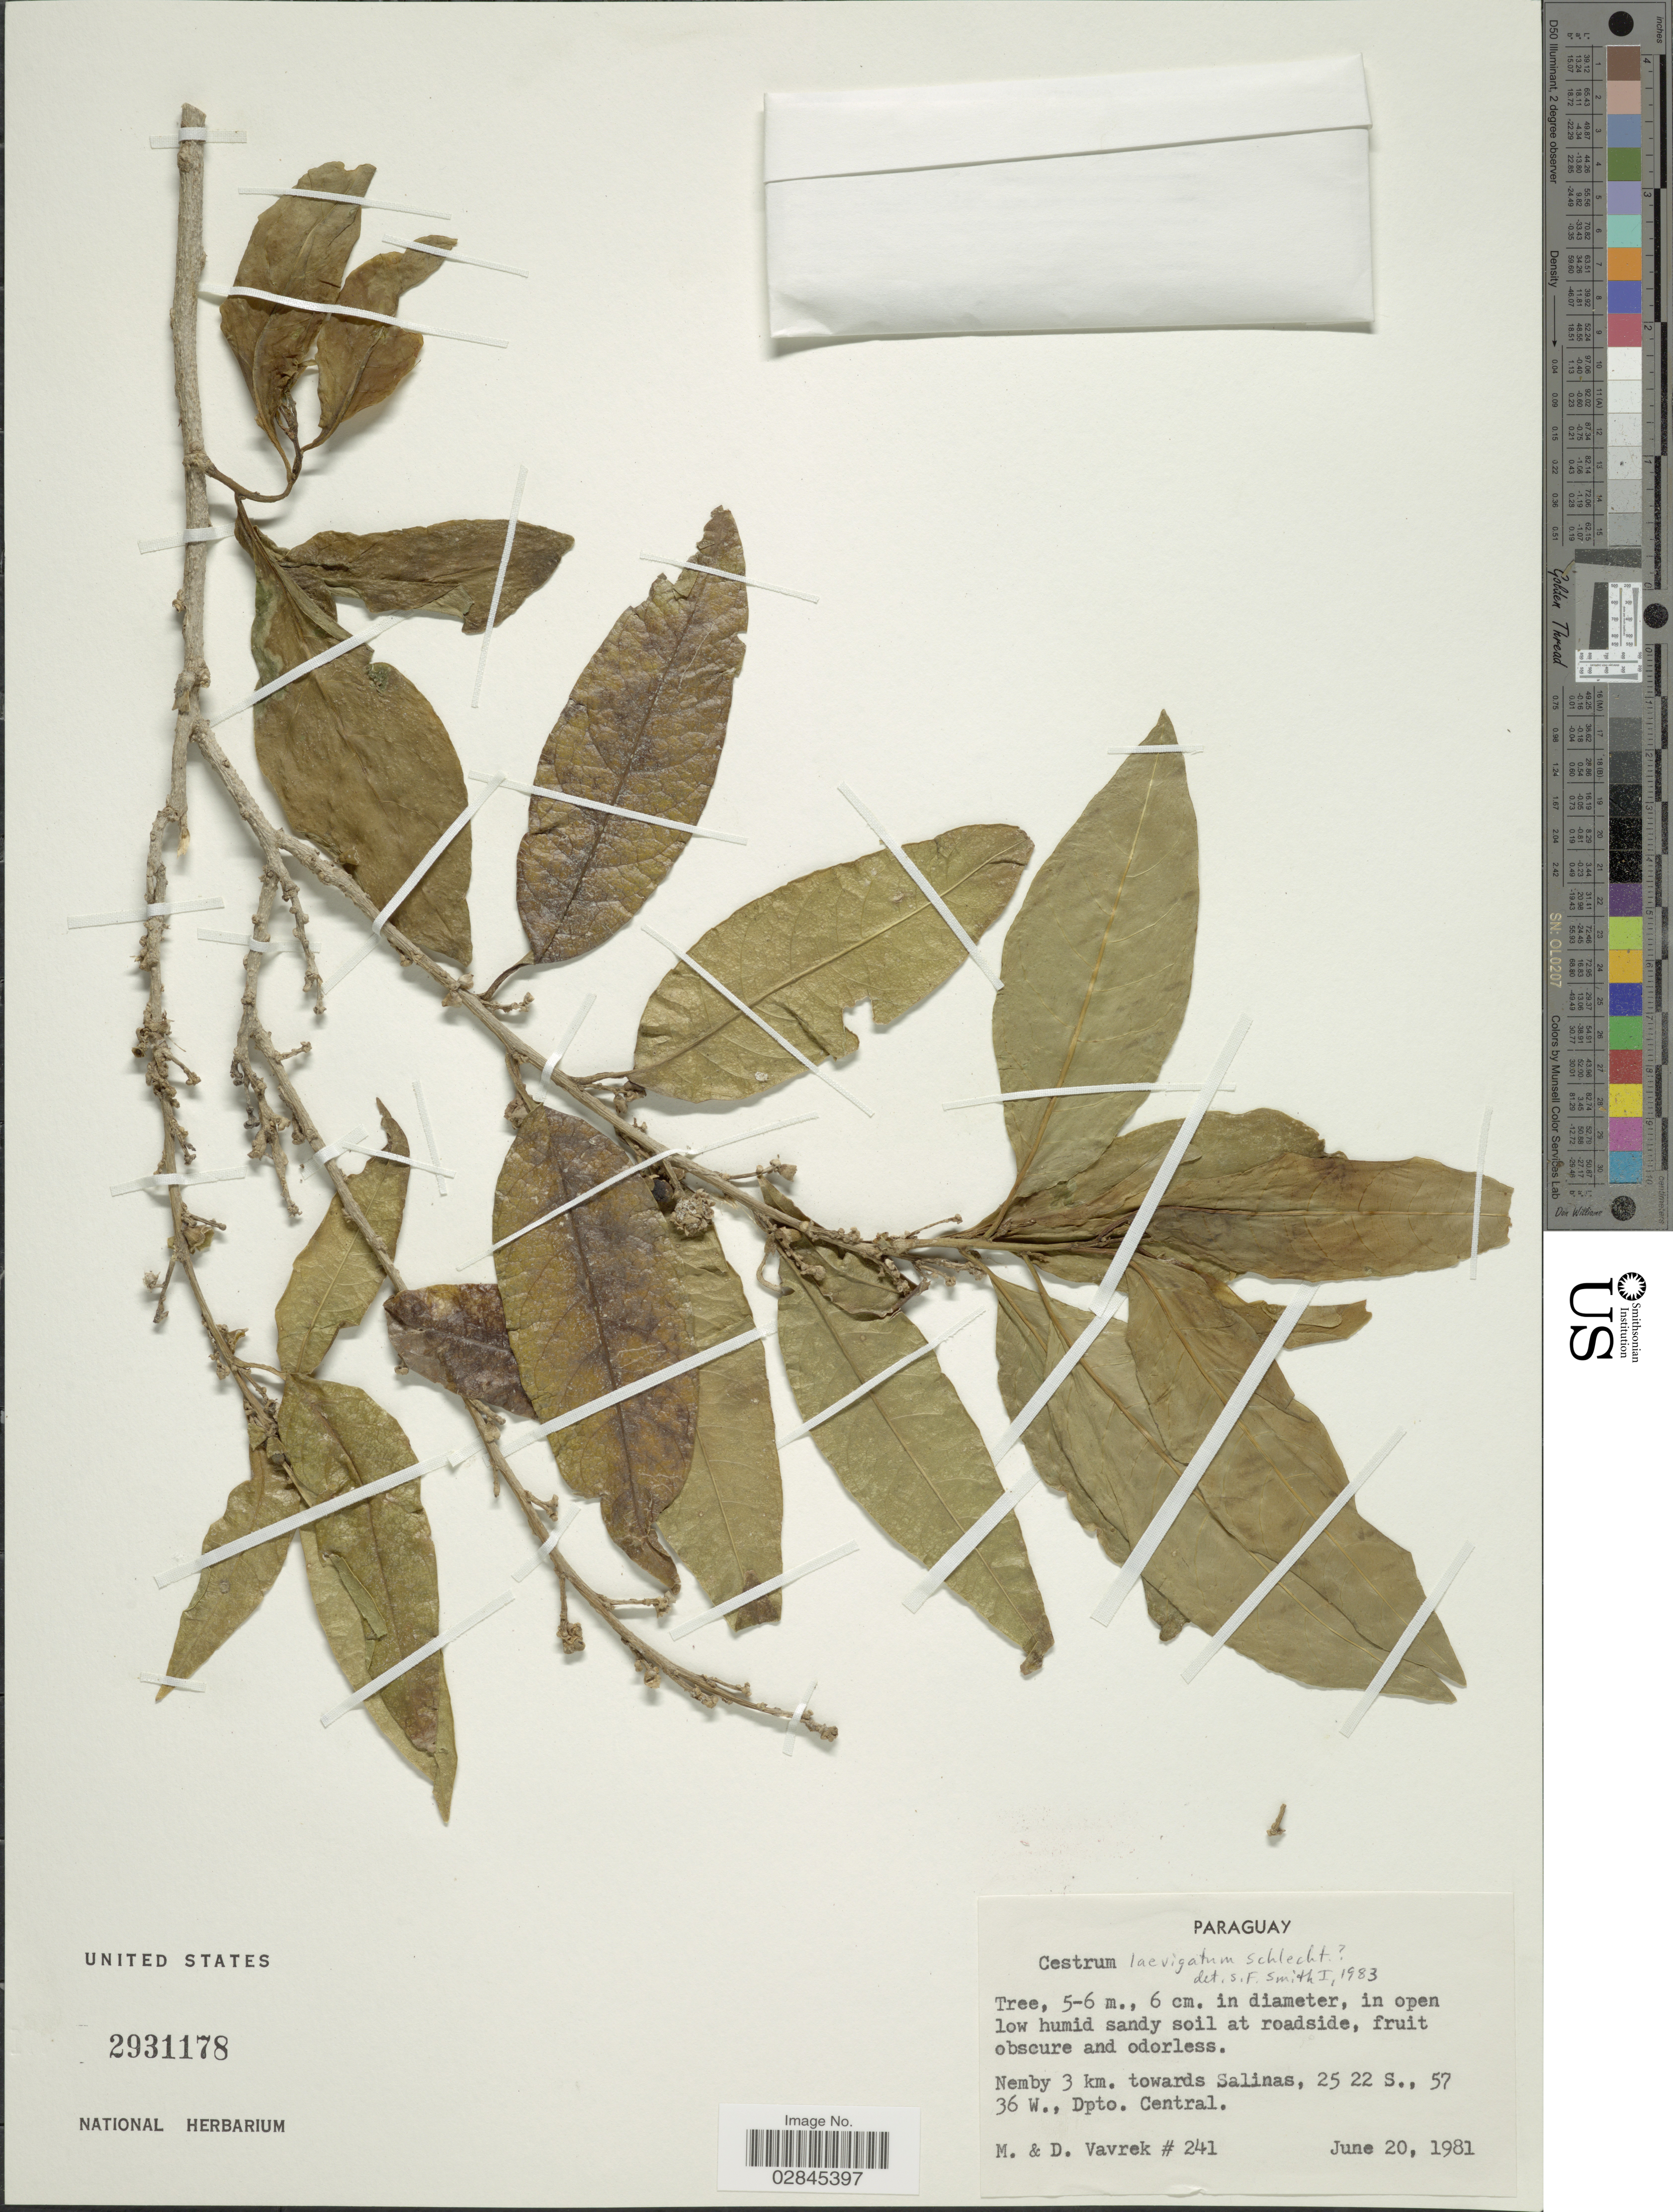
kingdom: Plantae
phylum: Tracheophyta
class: Magnoliopsida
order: Solanales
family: Solanaceae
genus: Cestrum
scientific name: Cestrum laevigatum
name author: Schltdl.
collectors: M. Vavrek & D. Vavrek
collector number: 241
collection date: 1981-06-20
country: Paraguay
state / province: Central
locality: Nemby 3 km. towards Salinas. Dpto. Central.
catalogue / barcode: US 2931178